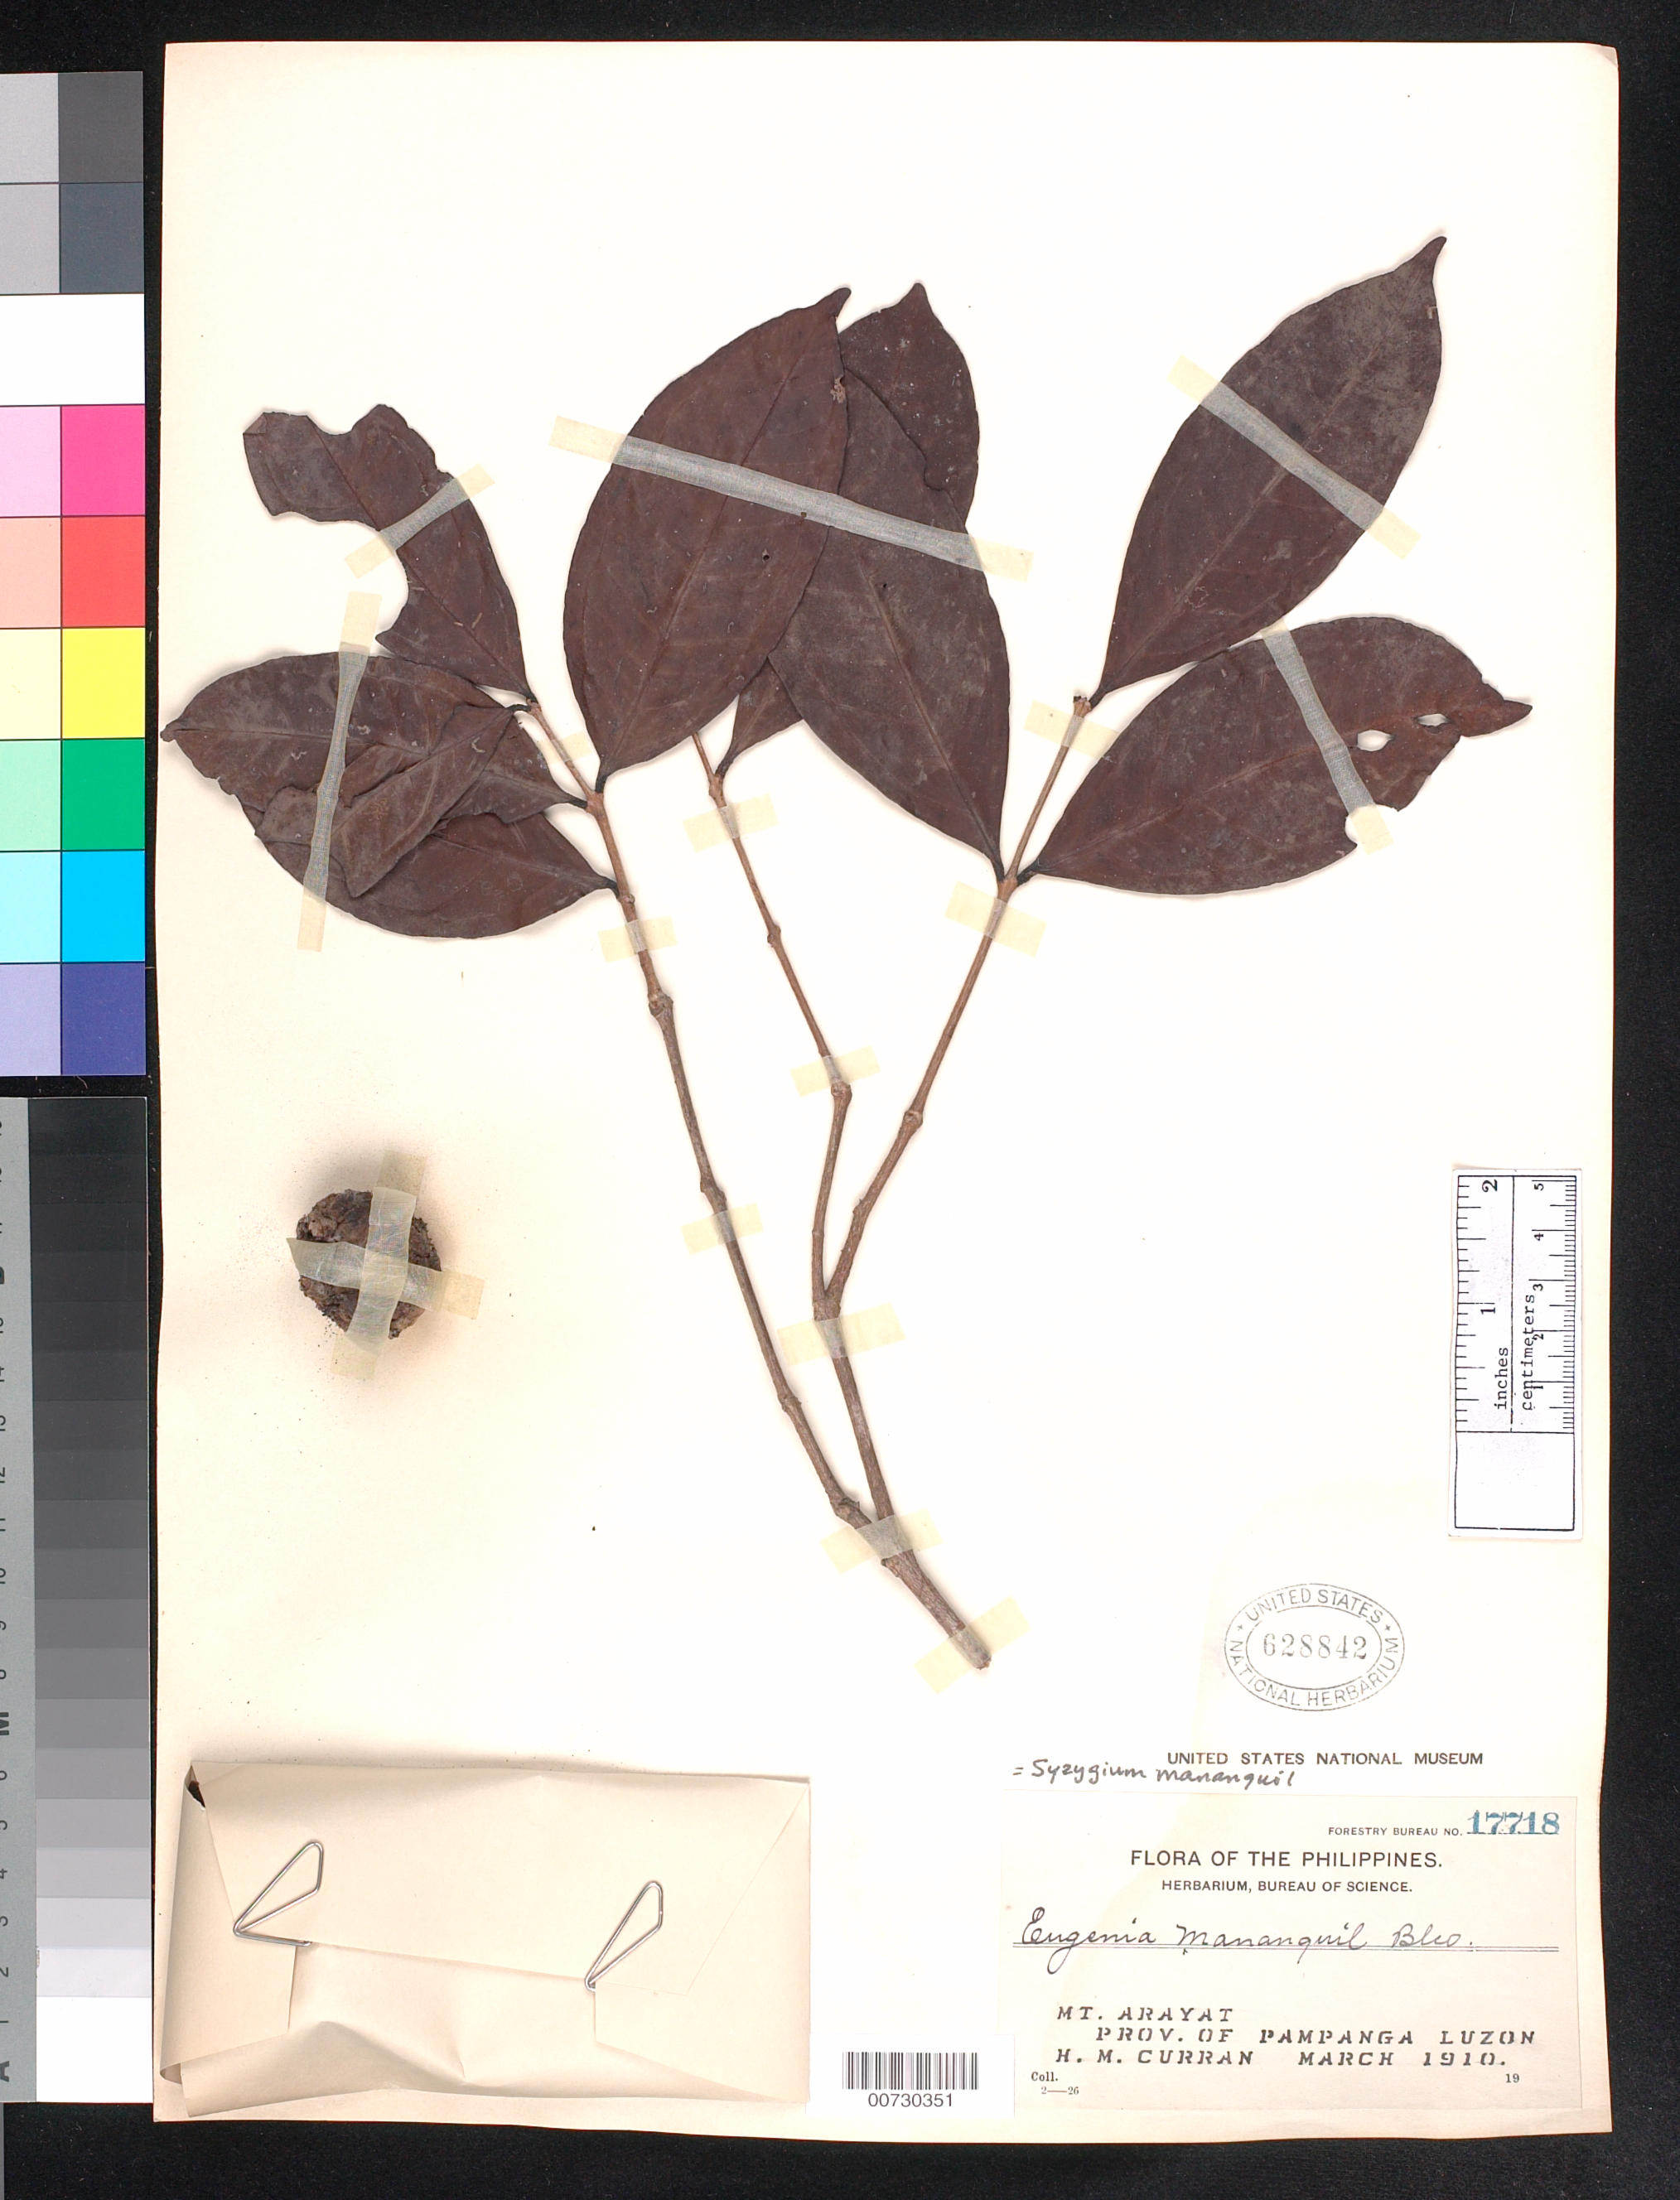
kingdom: Plantae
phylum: Tracheophyta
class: Magnoliopsida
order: Myrtales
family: Myrtaceae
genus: Syzygium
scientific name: Syzygium mananquil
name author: (Blanco) Merr.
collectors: H. M. Curran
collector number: For. Bur. 17718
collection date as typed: Mar 1910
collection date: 1910-03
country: Philippines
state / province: Central Luzon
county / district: Pampanga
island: Luzon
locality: Mt. Arayat.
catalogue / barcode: US 628842